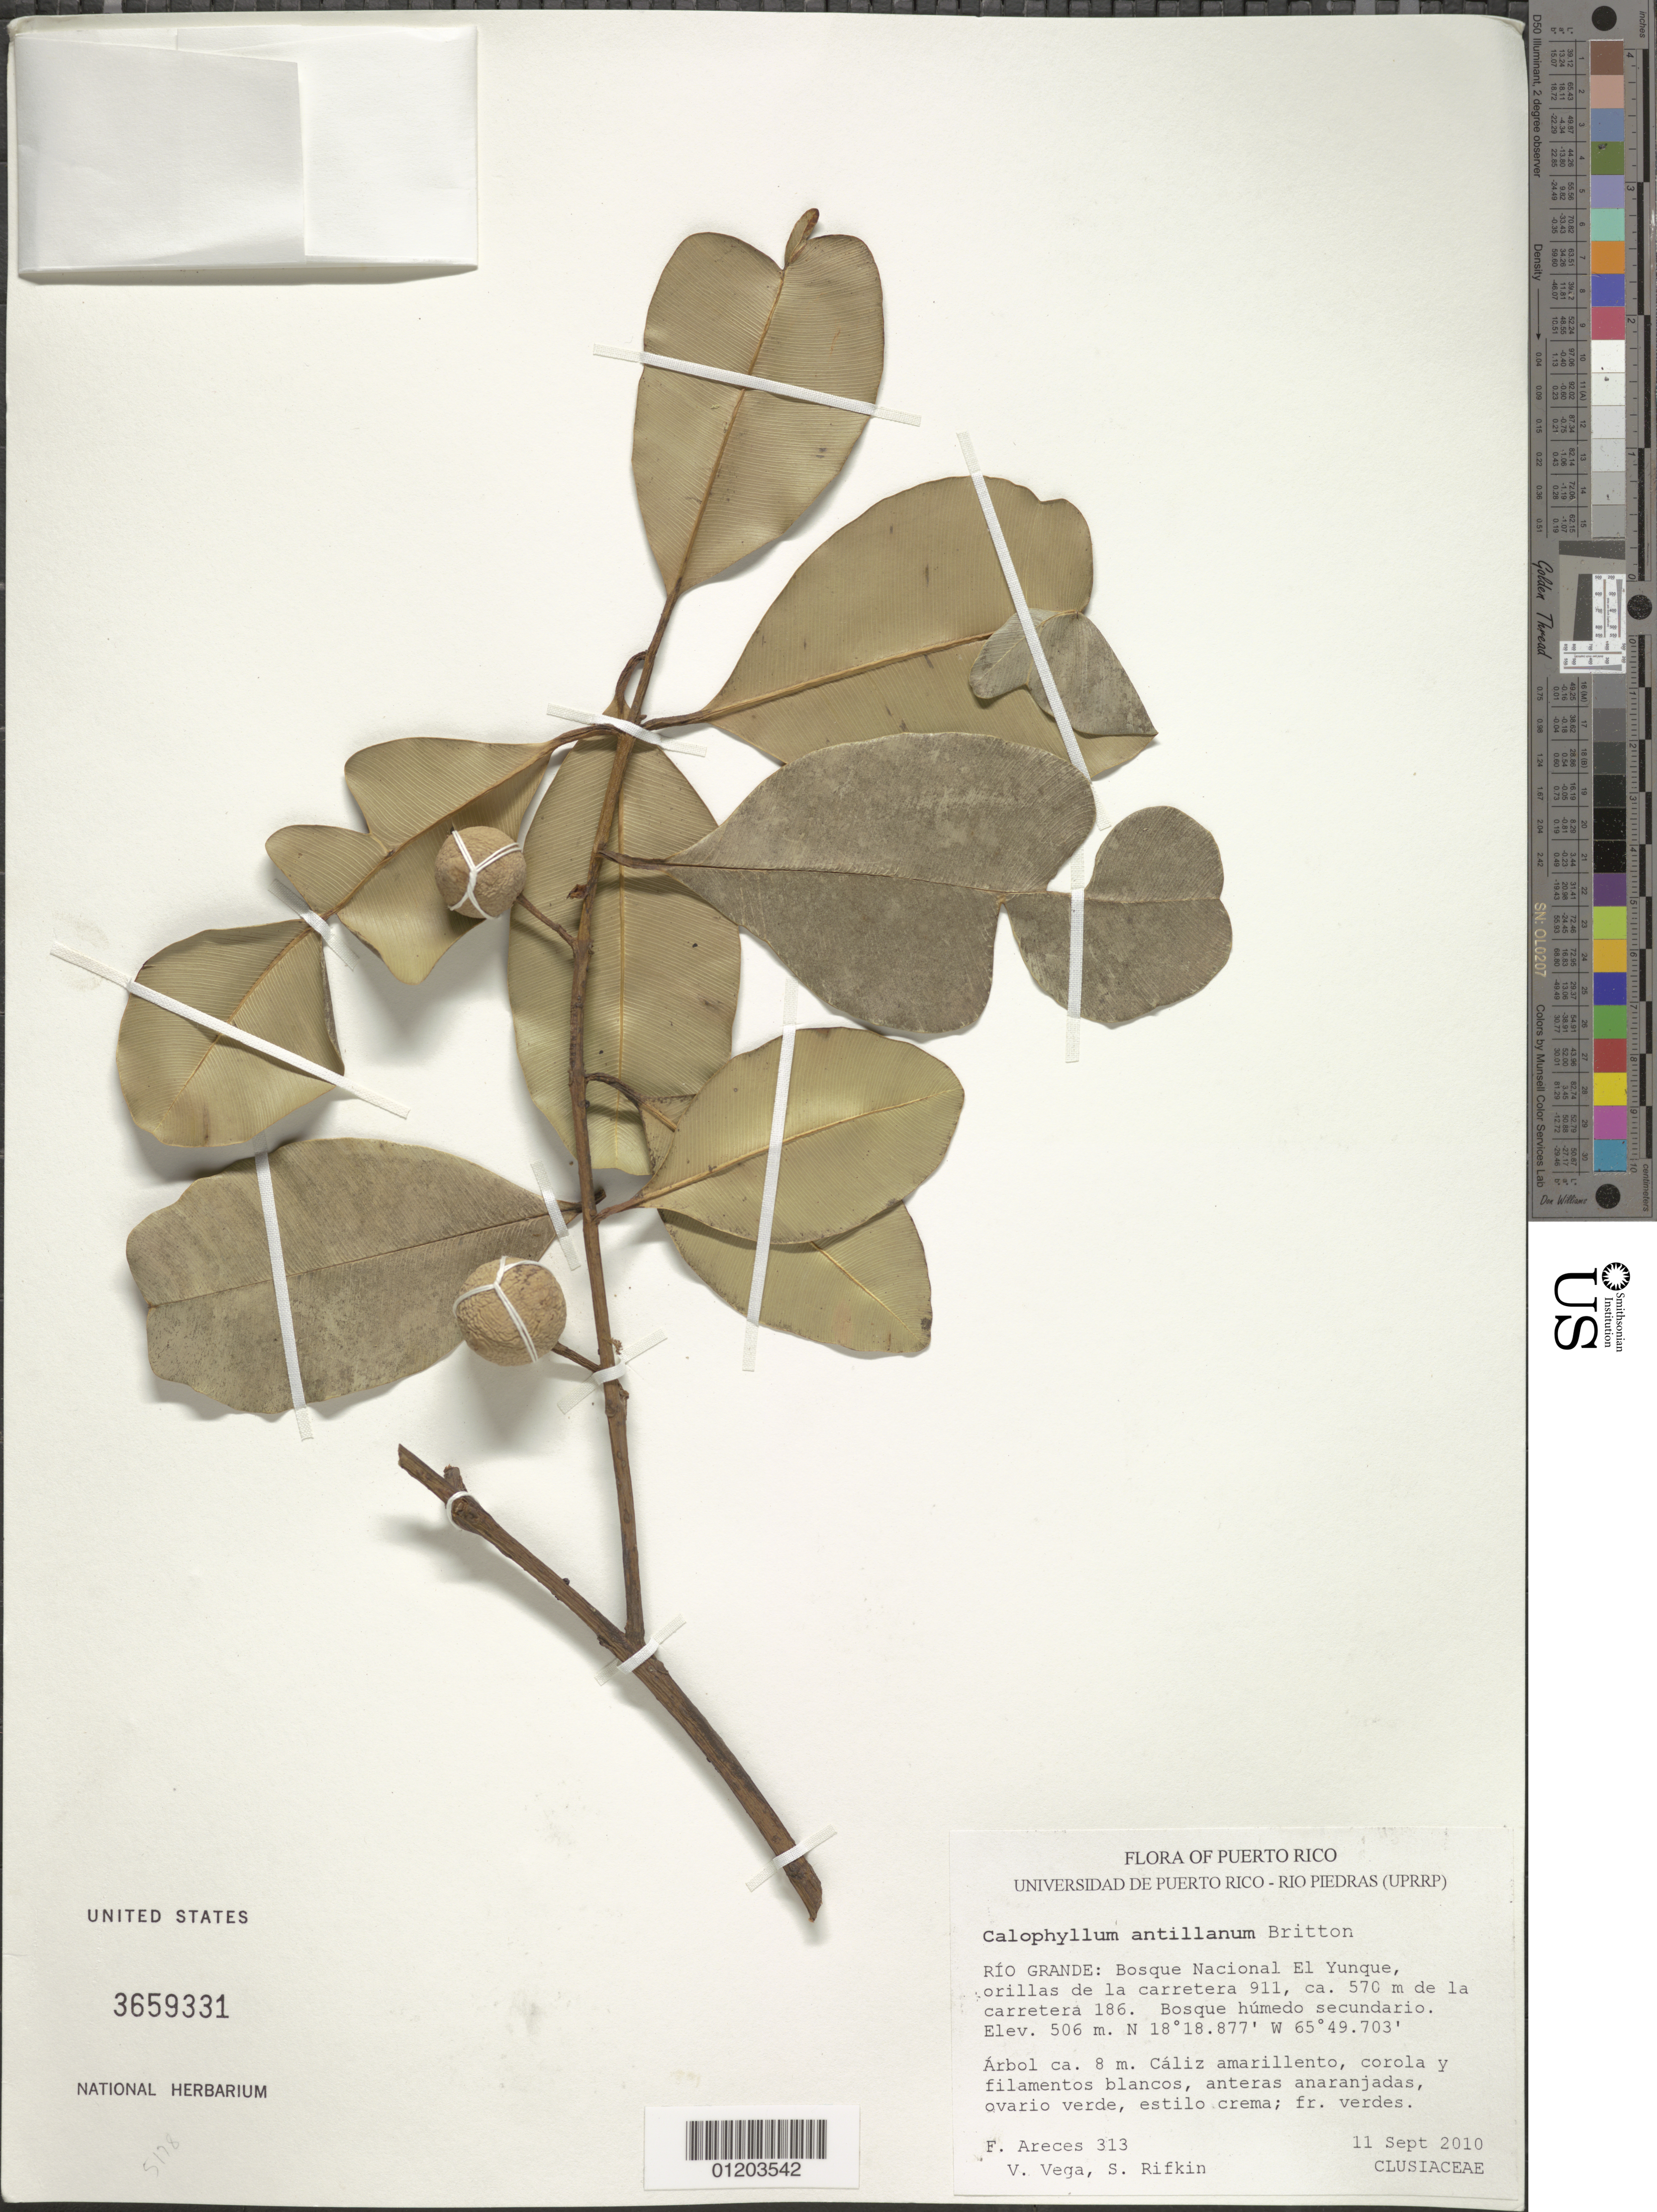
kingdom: Plantae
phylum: Tracheophyta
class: Magnoliopsida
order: Malpighiales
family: Calophyllaceae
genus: Calophyllum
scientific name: Calophyllum antillanum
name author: Britton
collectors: F. Areces Berazaín, V. Vega & S. Rifkin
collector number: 313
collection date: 2010-09-11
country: Puerto Rico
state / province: Río Grande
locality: Bosque Nacional El Yunque, orillas de la carretera 911, ca. 570 m de la carretera 186.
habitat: Bosque húmedo secundario.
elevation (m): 506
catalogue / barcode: US 3659331